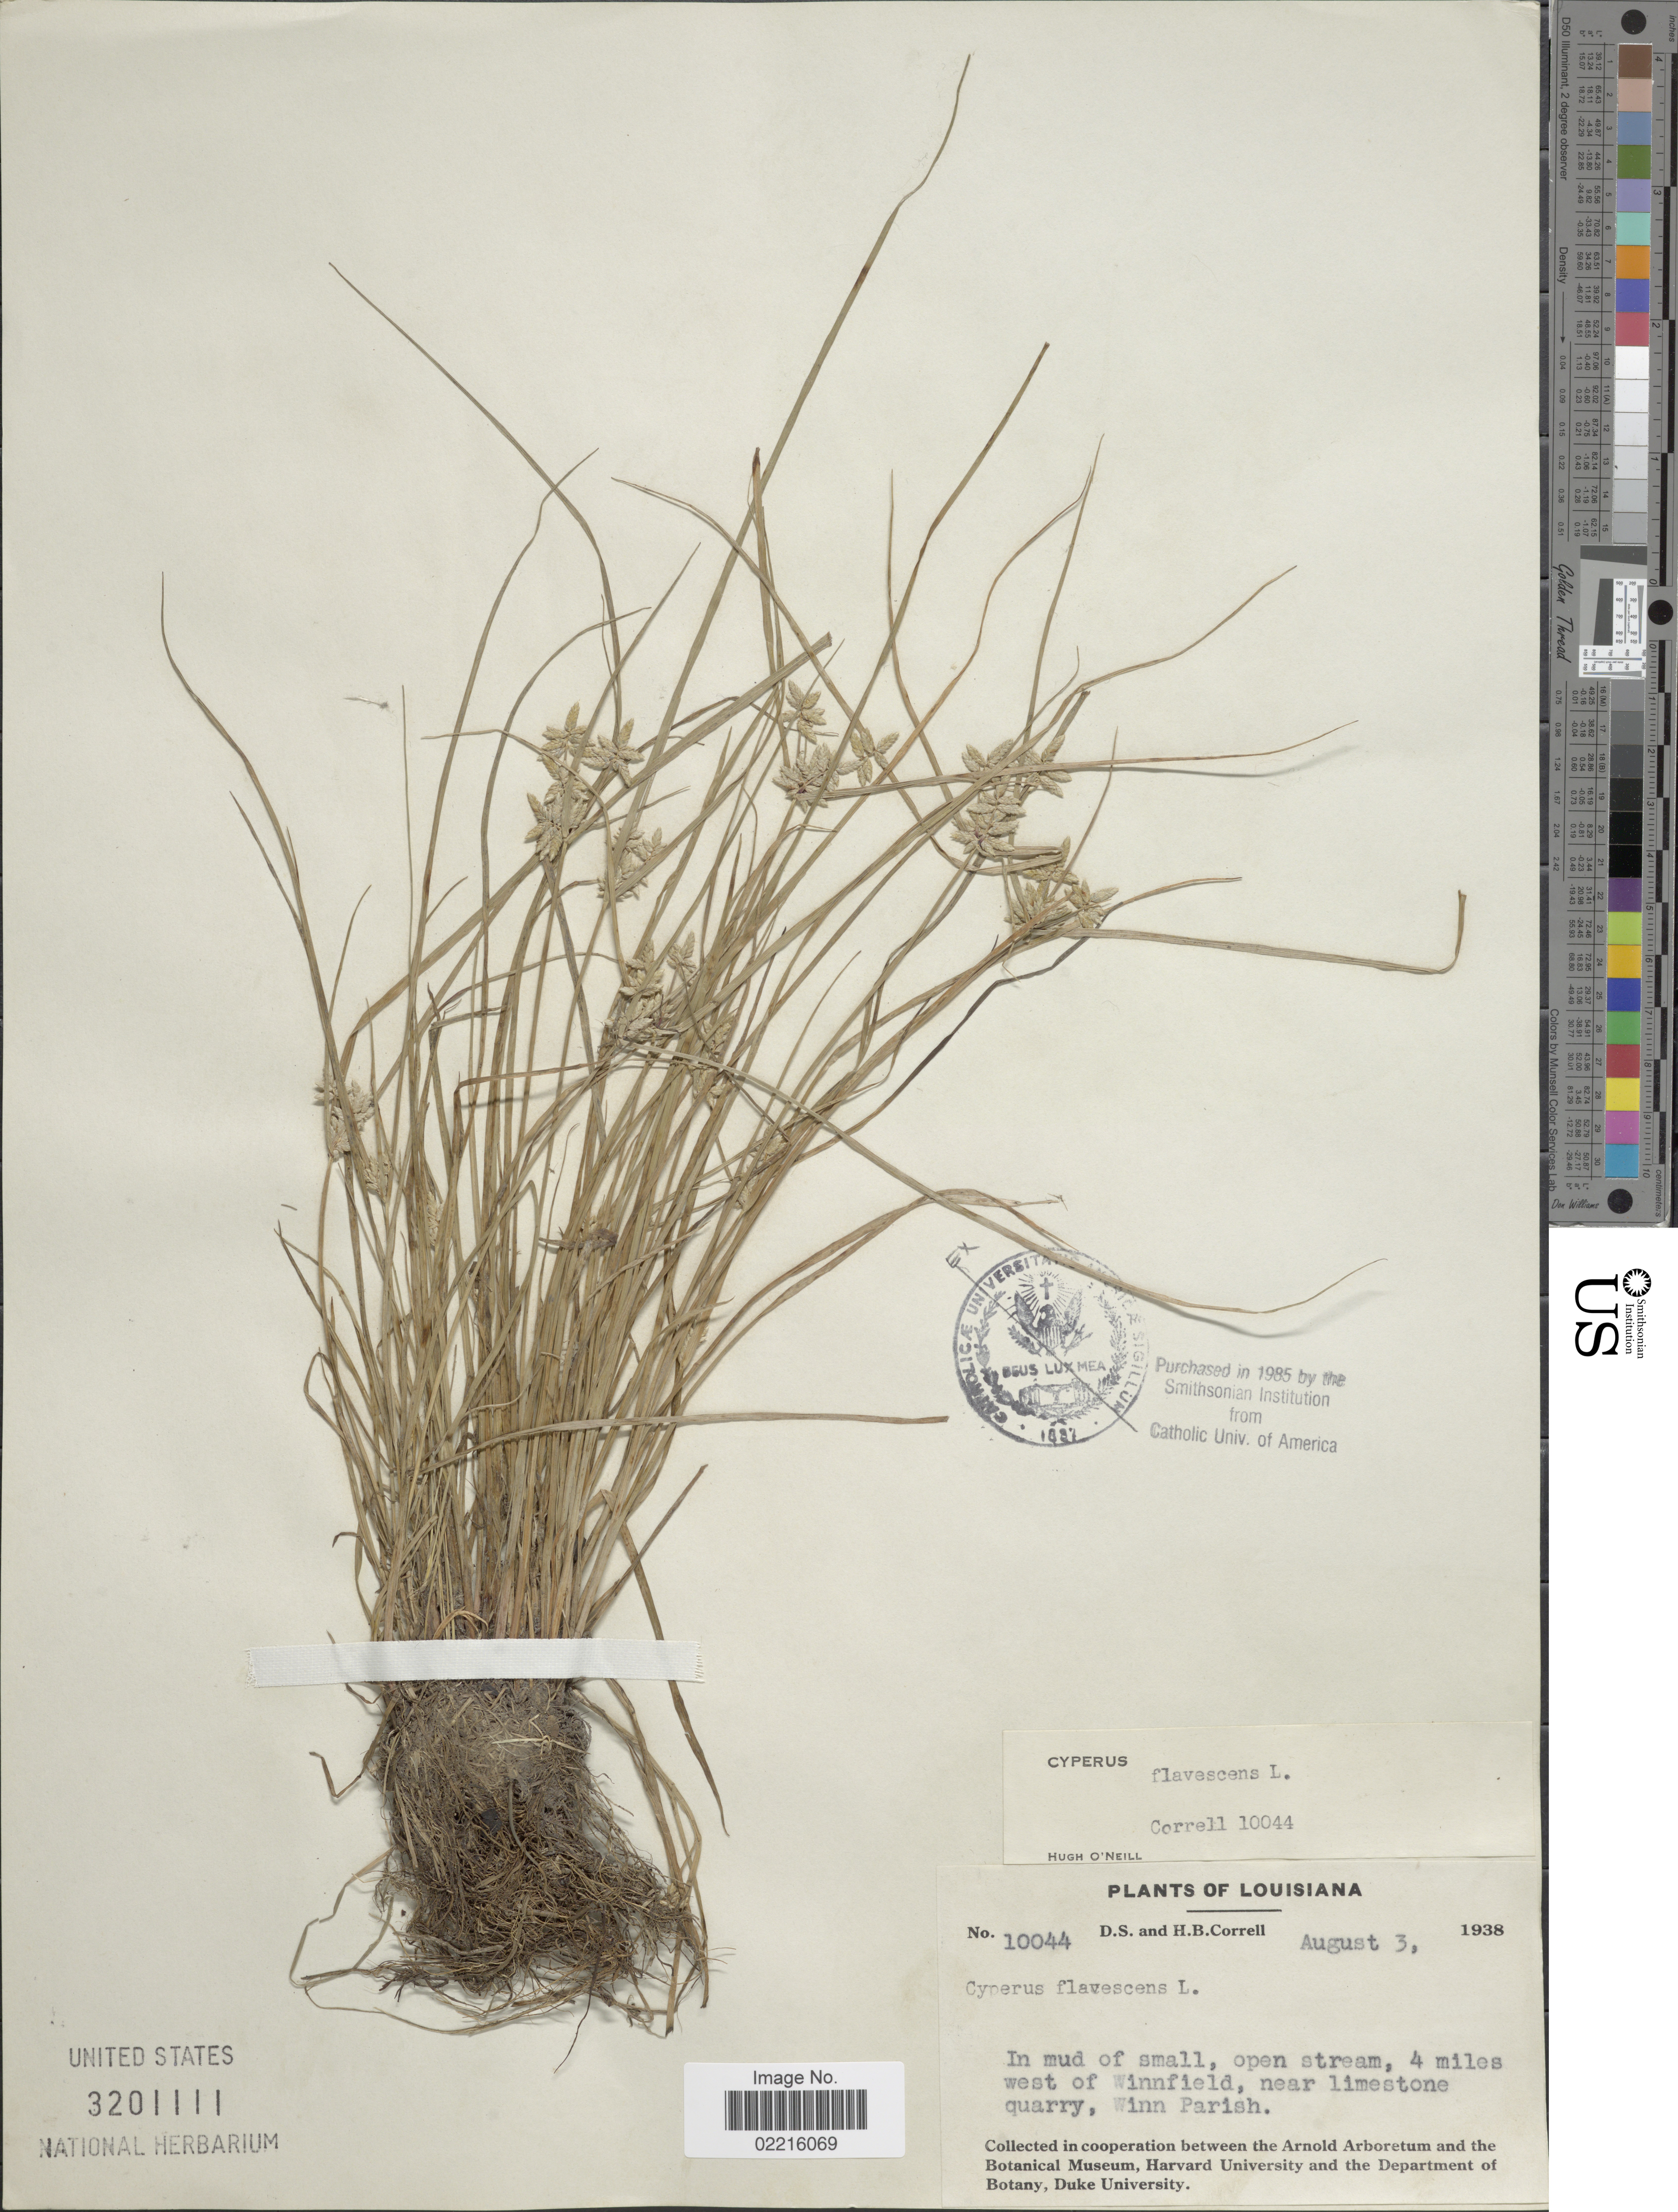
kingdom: Plantae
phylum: Tracheophyta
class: Liliopsida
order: Poales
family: Cyperaceae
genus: Cyperus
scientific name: Cyperus flavescens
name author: L.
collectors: D. S. Correll & H. Correll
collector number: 10044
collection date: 1938-08-03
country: United States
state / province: Louisiana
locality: In mud of small, open stream, 4 miles west of Winnfield, near limestone quarry, Winn Parish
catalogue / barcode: US 3201111